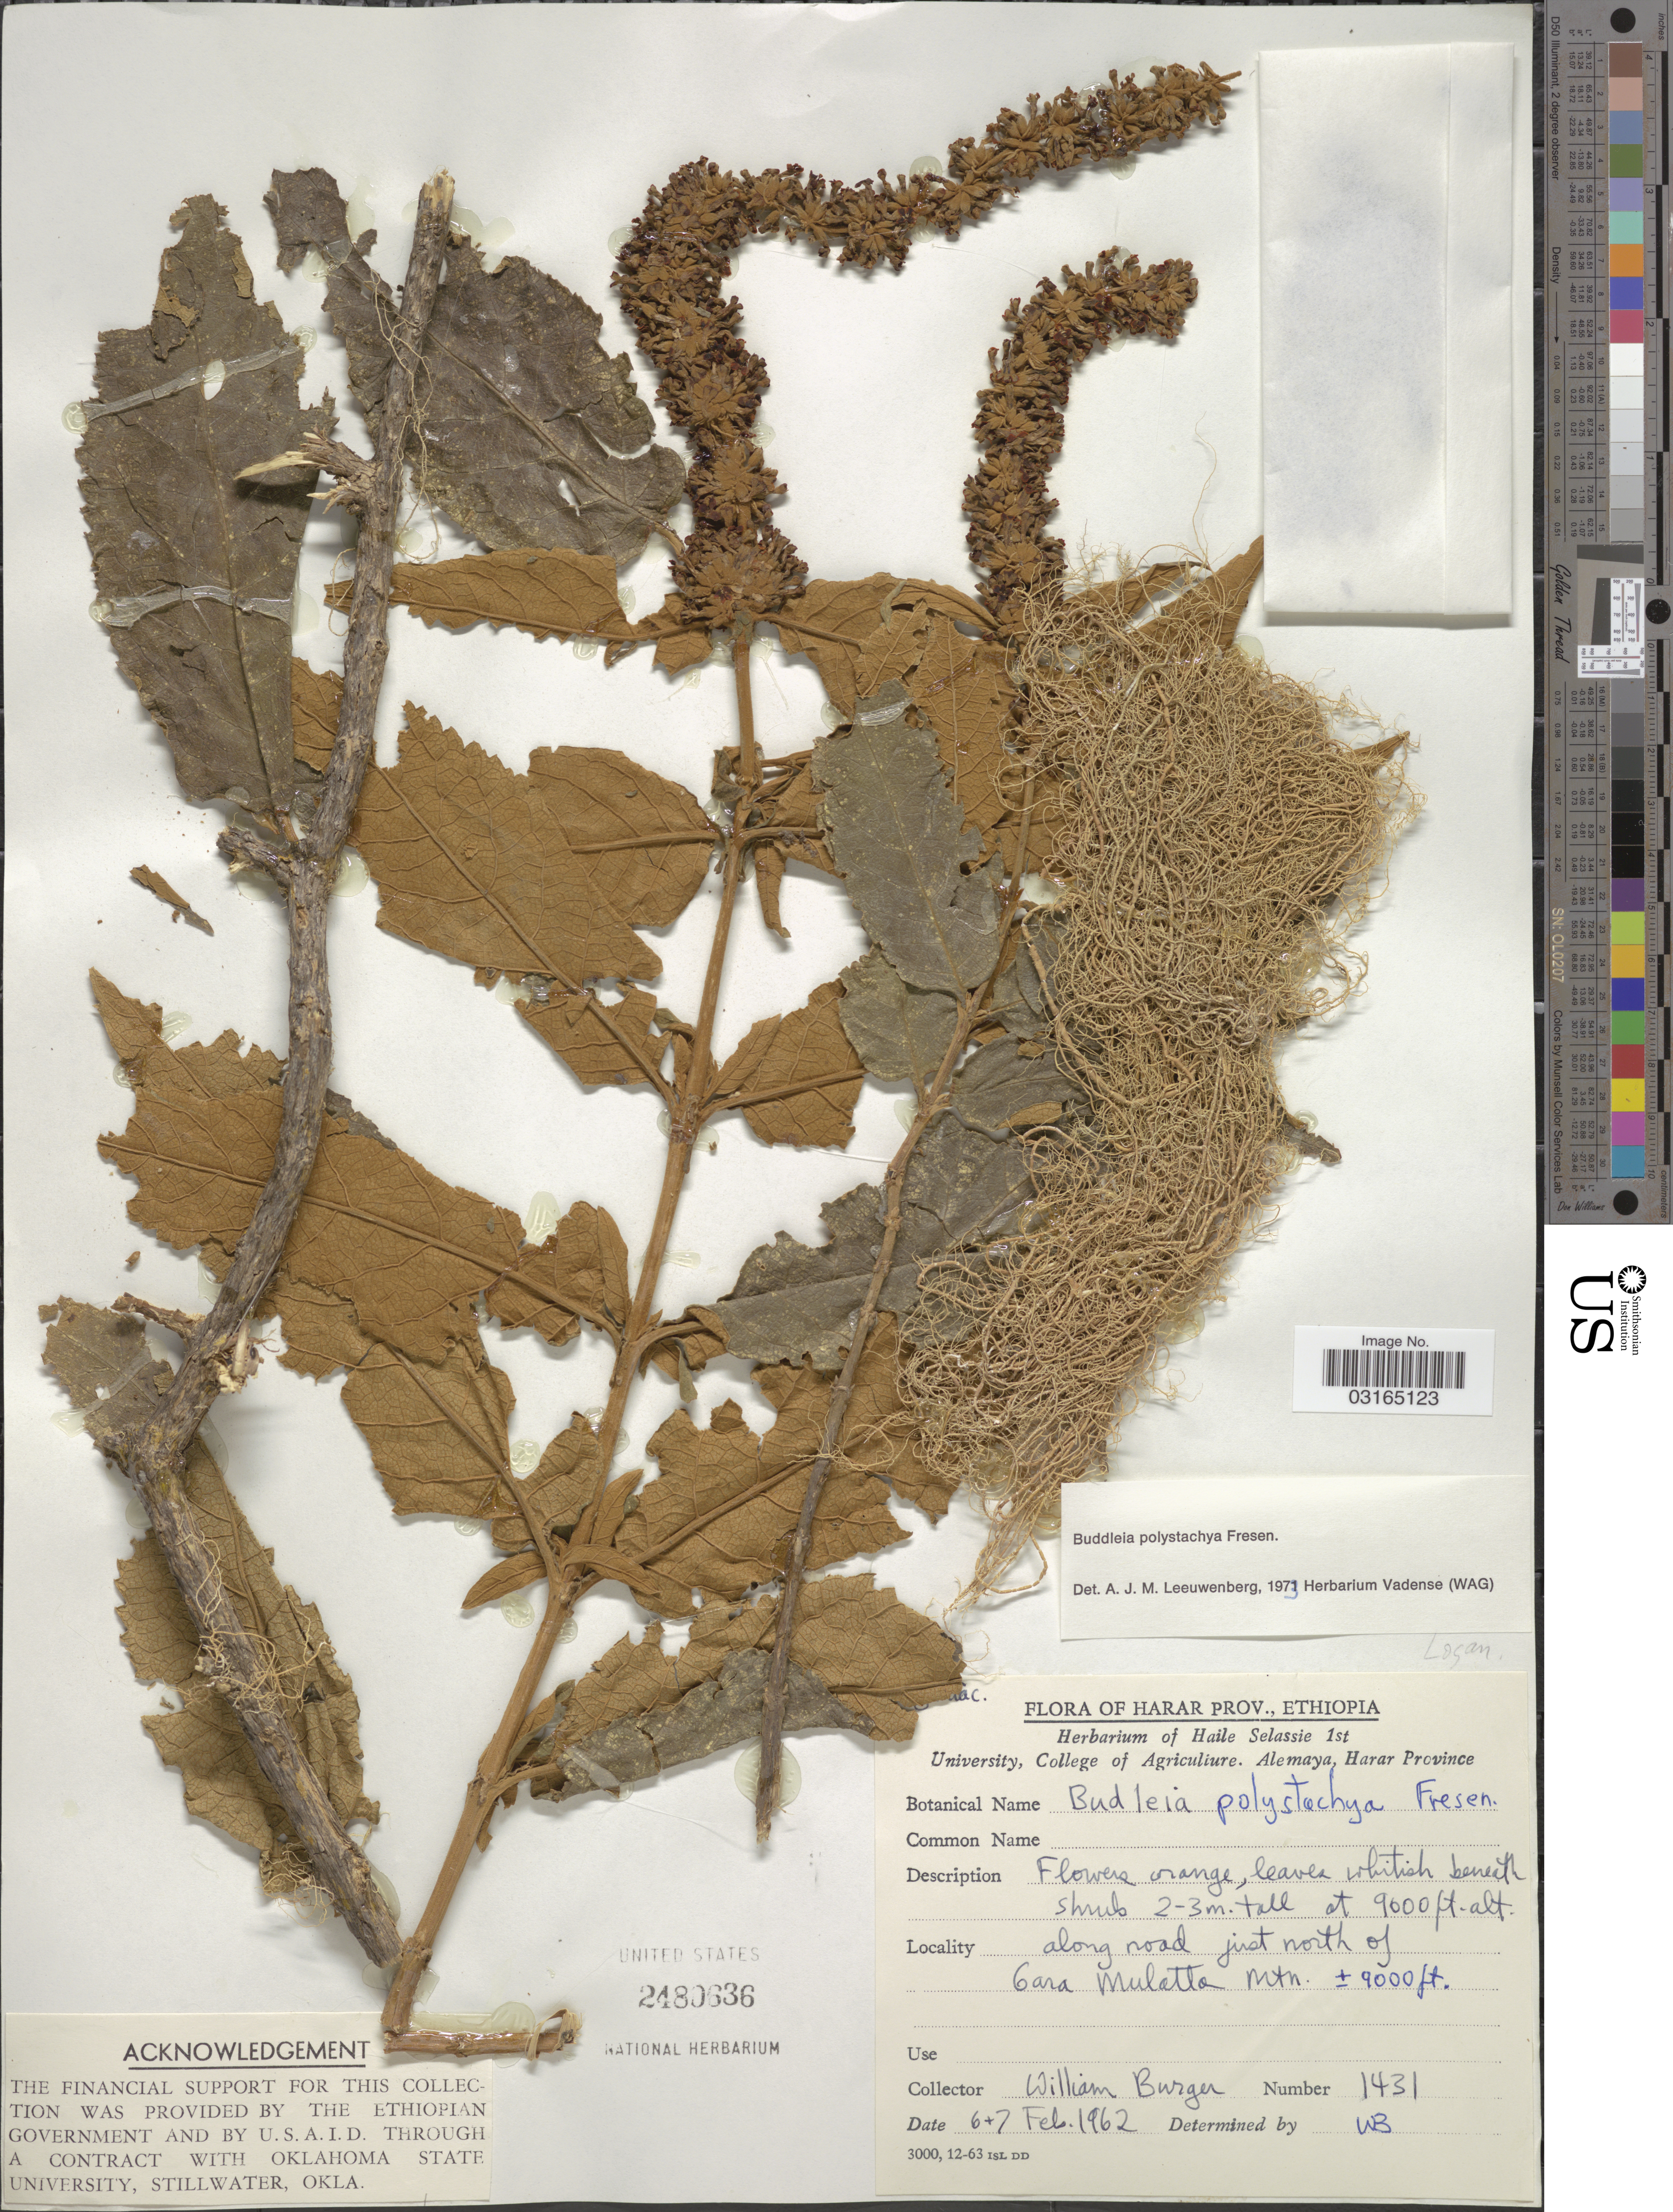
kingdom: Plantae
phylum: Tracheophyta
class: Magnoliopsida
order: Lamiales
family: Scrophulariaceae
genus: Buddleja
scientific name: Buddleja polystachya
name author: Fresen.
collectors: W. Burger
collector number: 1431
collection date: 1962-02-06/1962-02-07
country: Ethiopia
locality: Harar Prov. Along road just north of Cara Mulatta Mtn.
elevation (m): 2743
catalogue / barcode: US 2480636